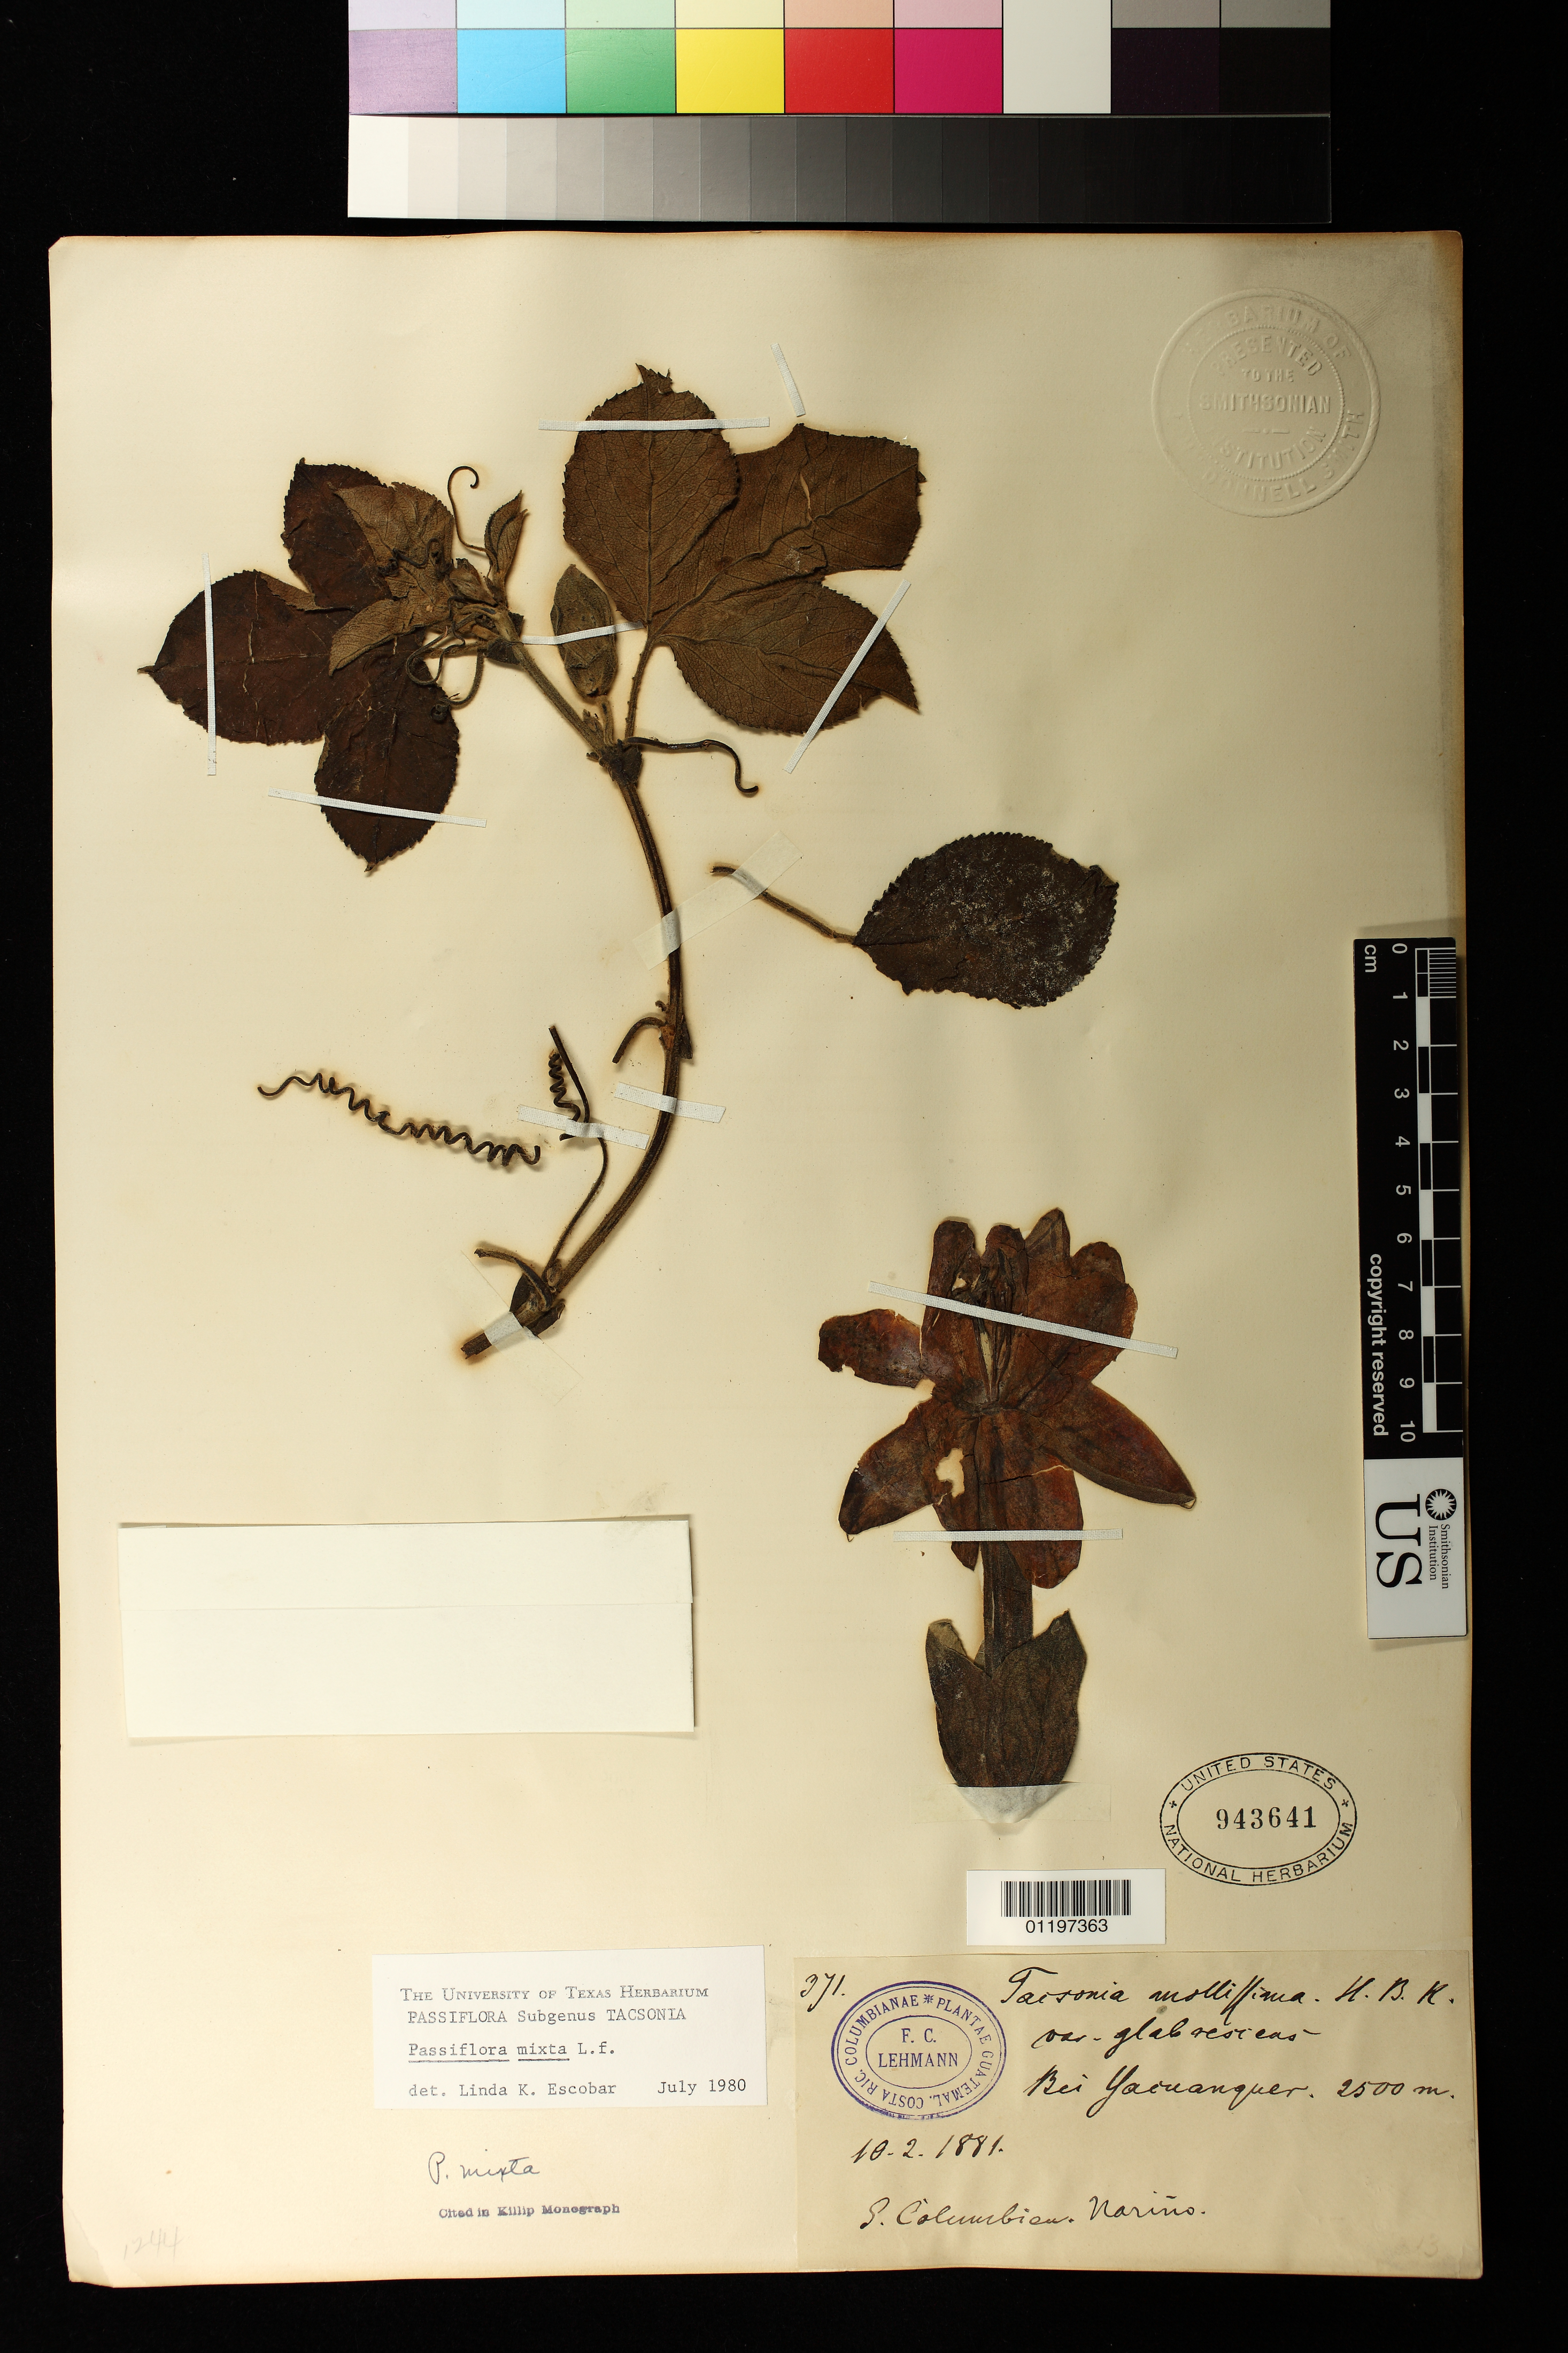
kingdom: Plantae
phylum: Tracheophyta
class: Magnoliopsida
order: Malpighiales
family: Passifloraceae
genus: Passiflora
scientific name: Passiflora mixta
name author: L. f.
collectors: F. C. Lehmann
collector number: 371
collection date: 1881-10-02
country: Colombia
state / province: Nariño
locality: Bei Yacuanquer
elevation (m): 2500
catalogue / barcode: US 943641